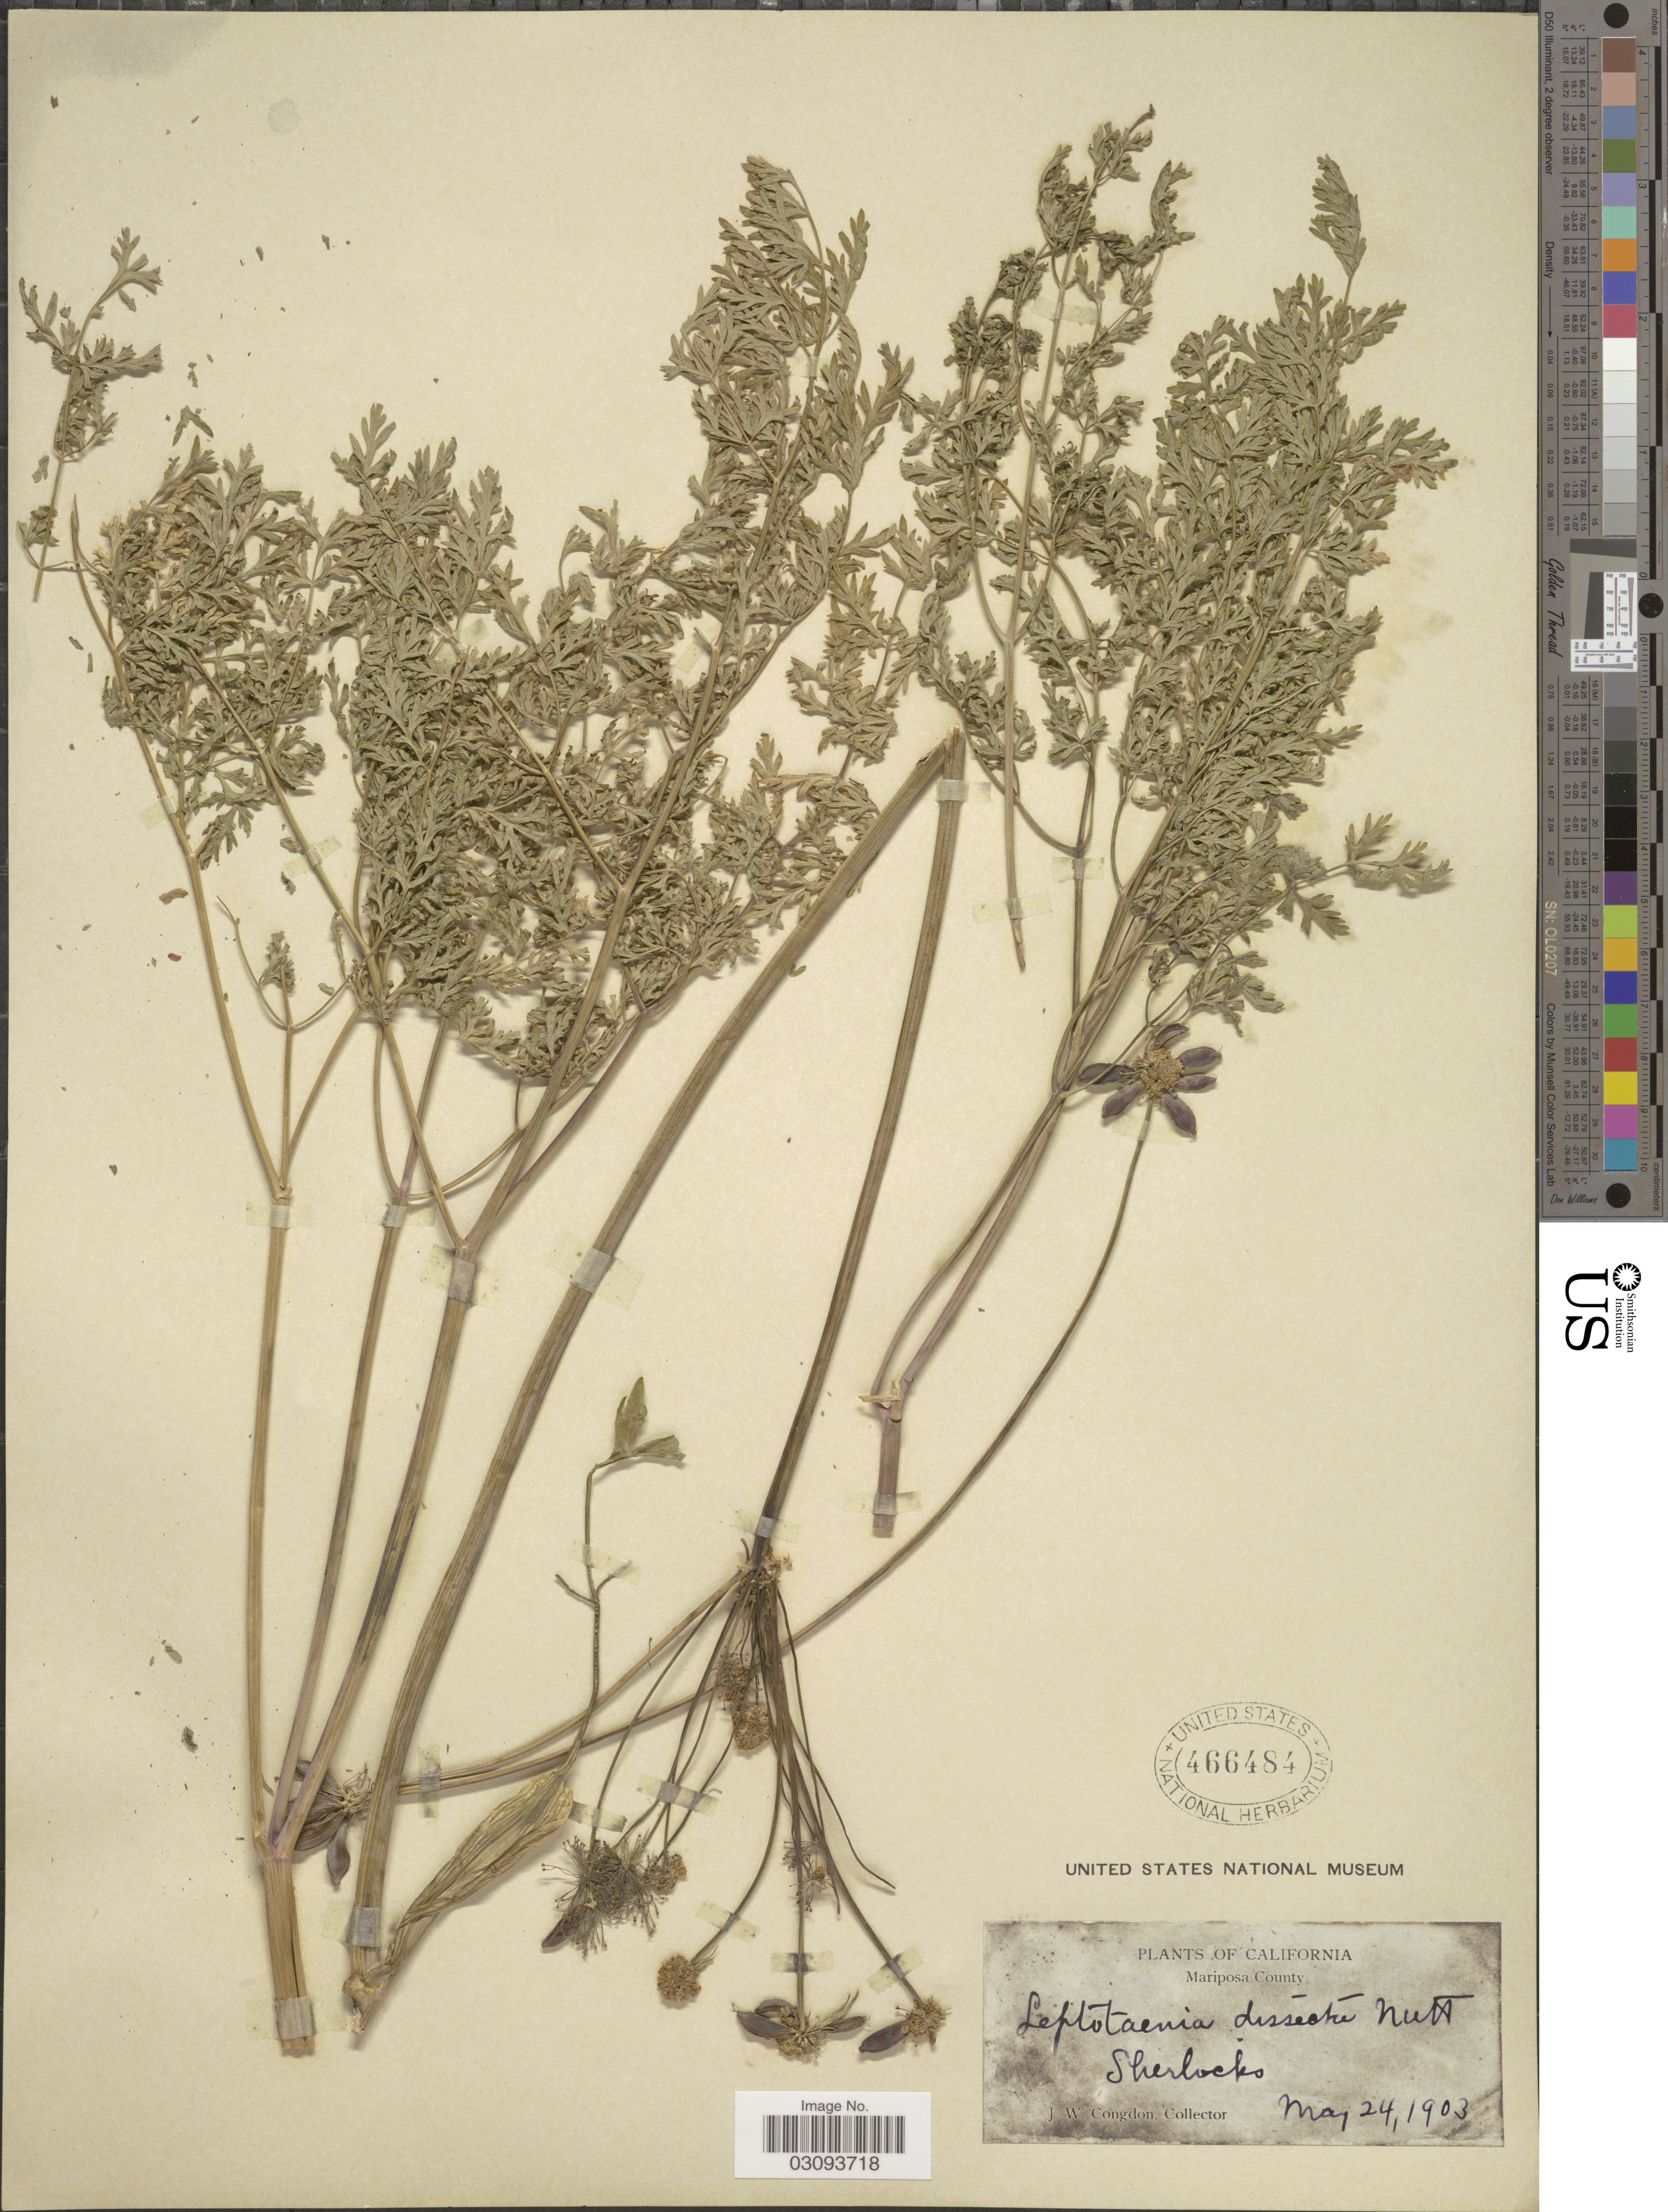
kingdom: Plantae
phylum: Tracheophyta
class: Magnoliopsida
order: Apiales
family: Apiaceae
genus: Lomatium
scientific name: Lomatium dissectum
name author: (Nutt.) Mathias & Constance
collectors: J. W. Congdon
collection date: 1903-05-24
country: United States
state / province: California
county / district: Mariposa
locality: Mariposa County. Sherlocks.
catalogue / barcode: US 466484